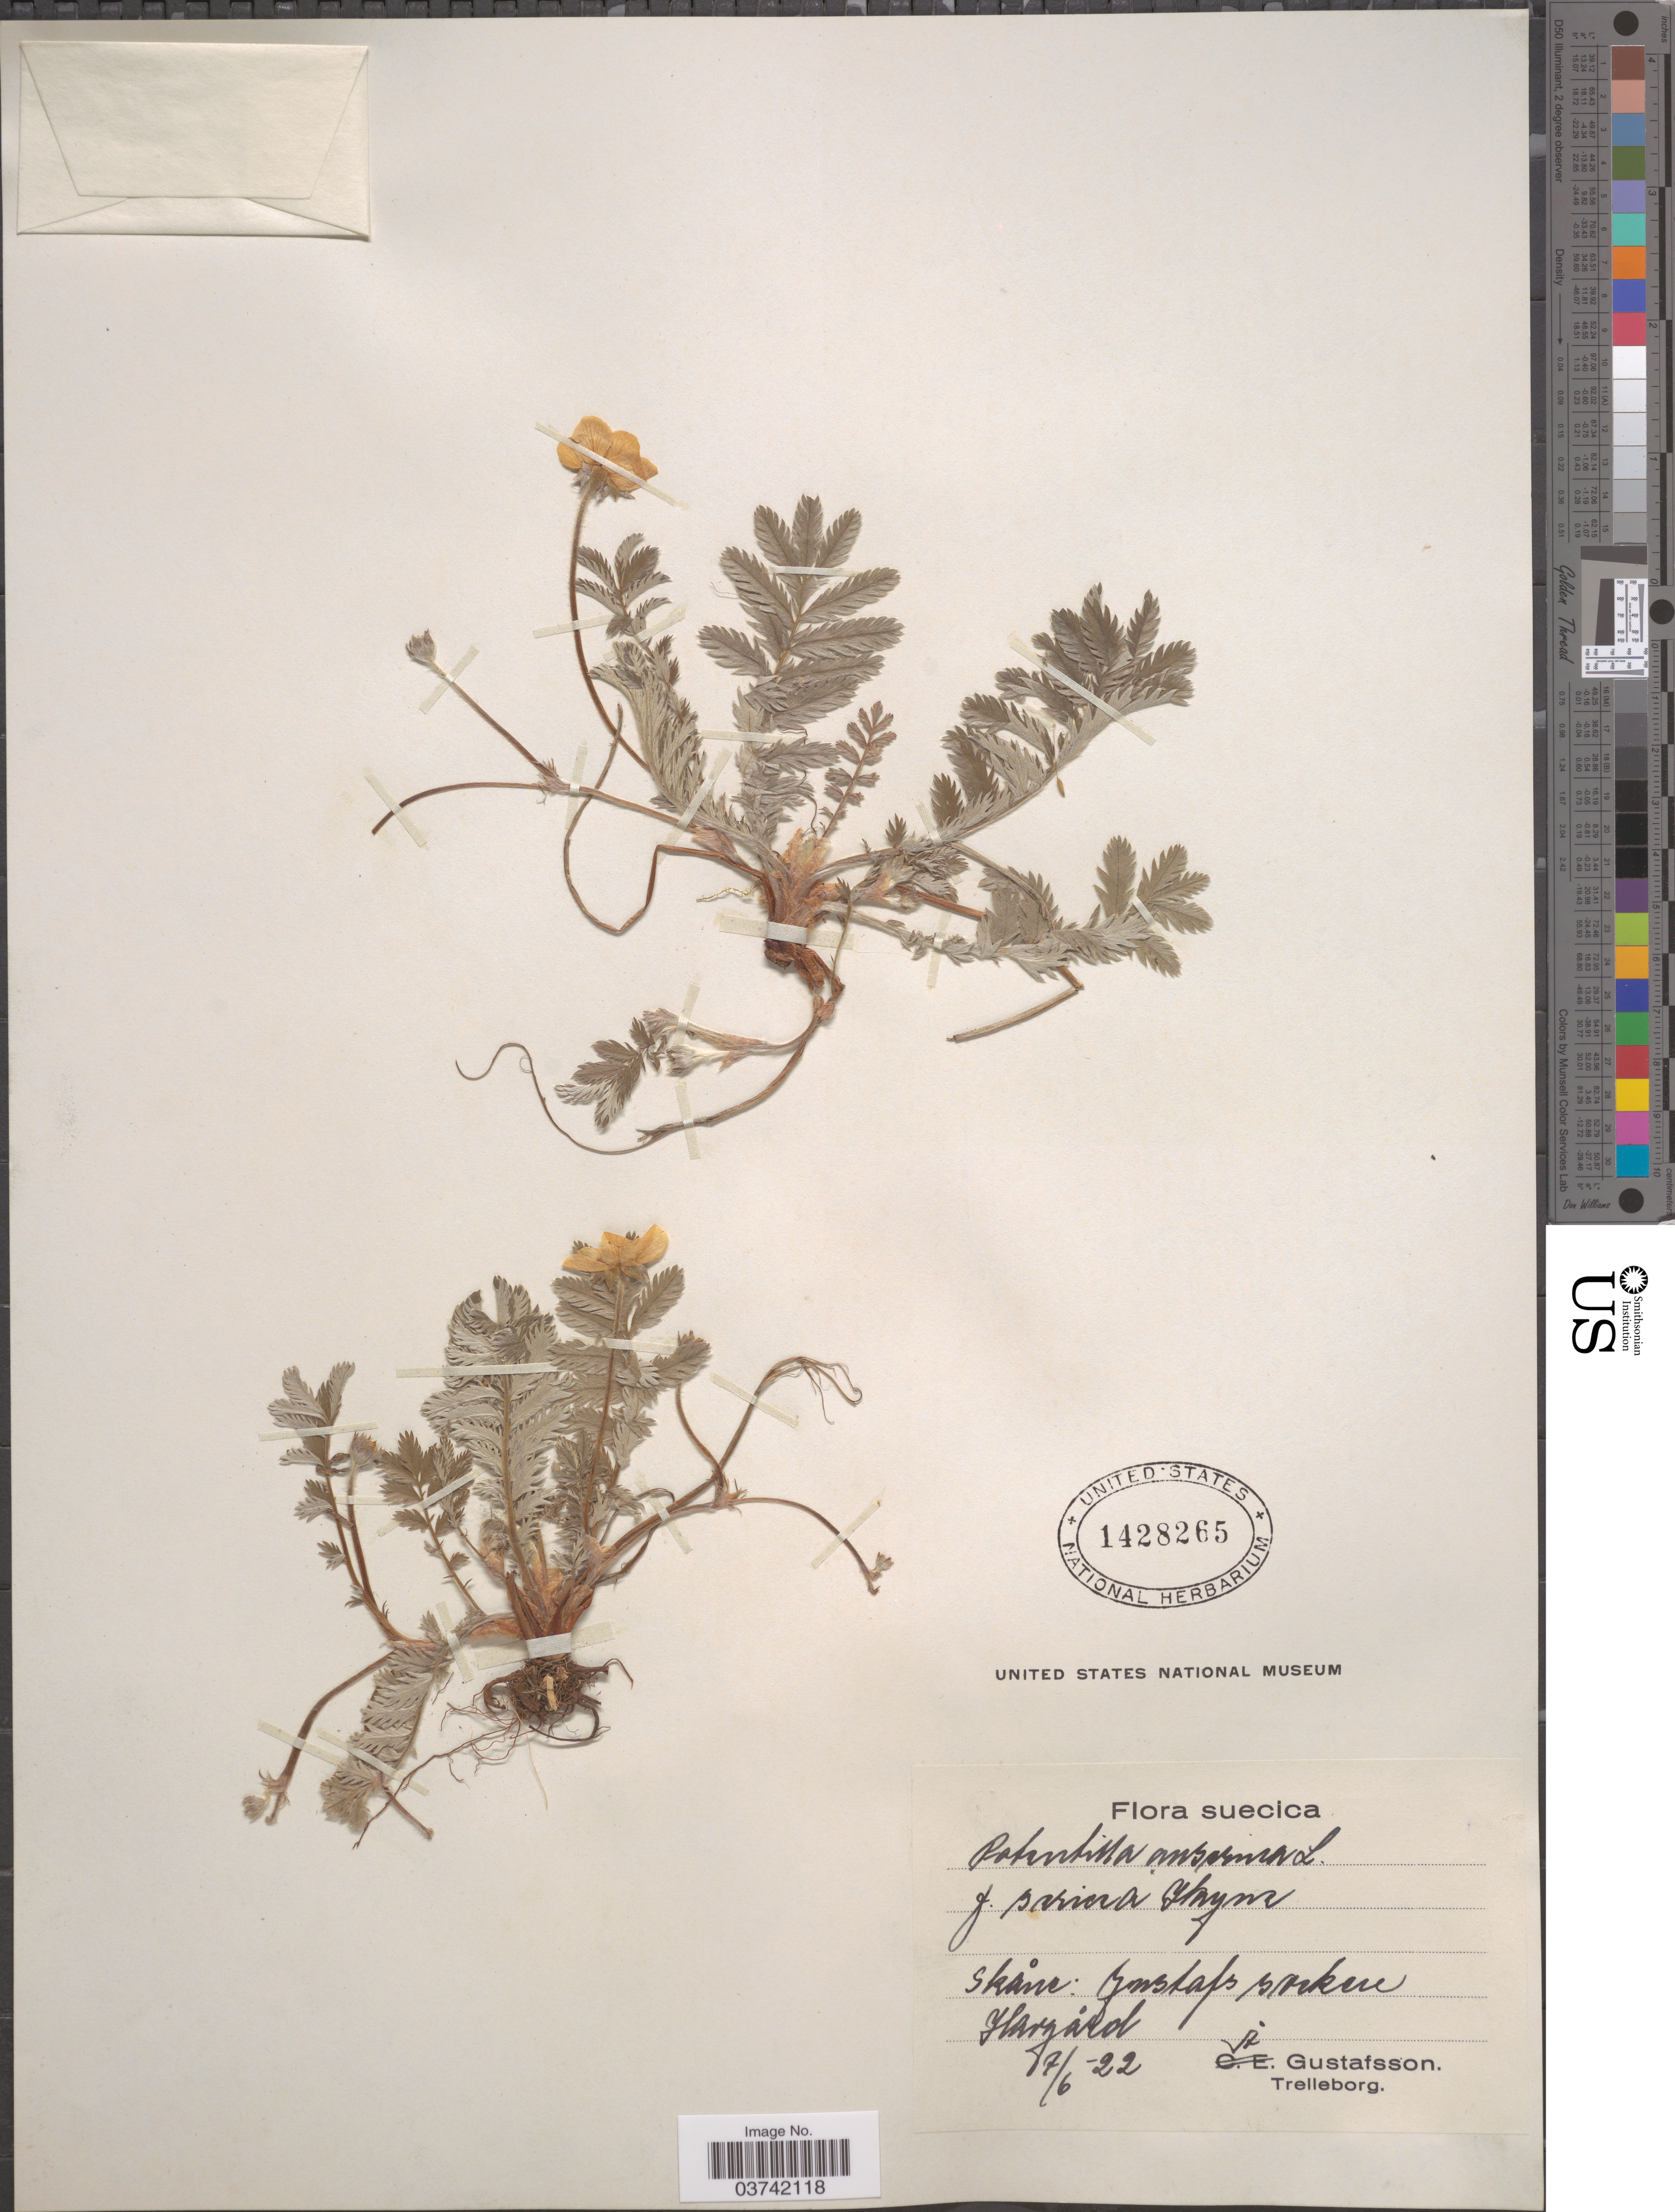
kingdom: Plantae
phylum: Tracheophyta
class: Magnoliopsida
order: Rosales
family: Rosaceae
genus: Argentina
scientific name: Argentina anserina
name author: (L.) Rydb.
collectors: A. Gustafsson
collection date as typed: Transcribed d/m/y: 7/6/22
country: Sweden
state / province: Skåne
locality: Suecica. Gustav socken. Hargård.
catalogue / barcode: US 1428265